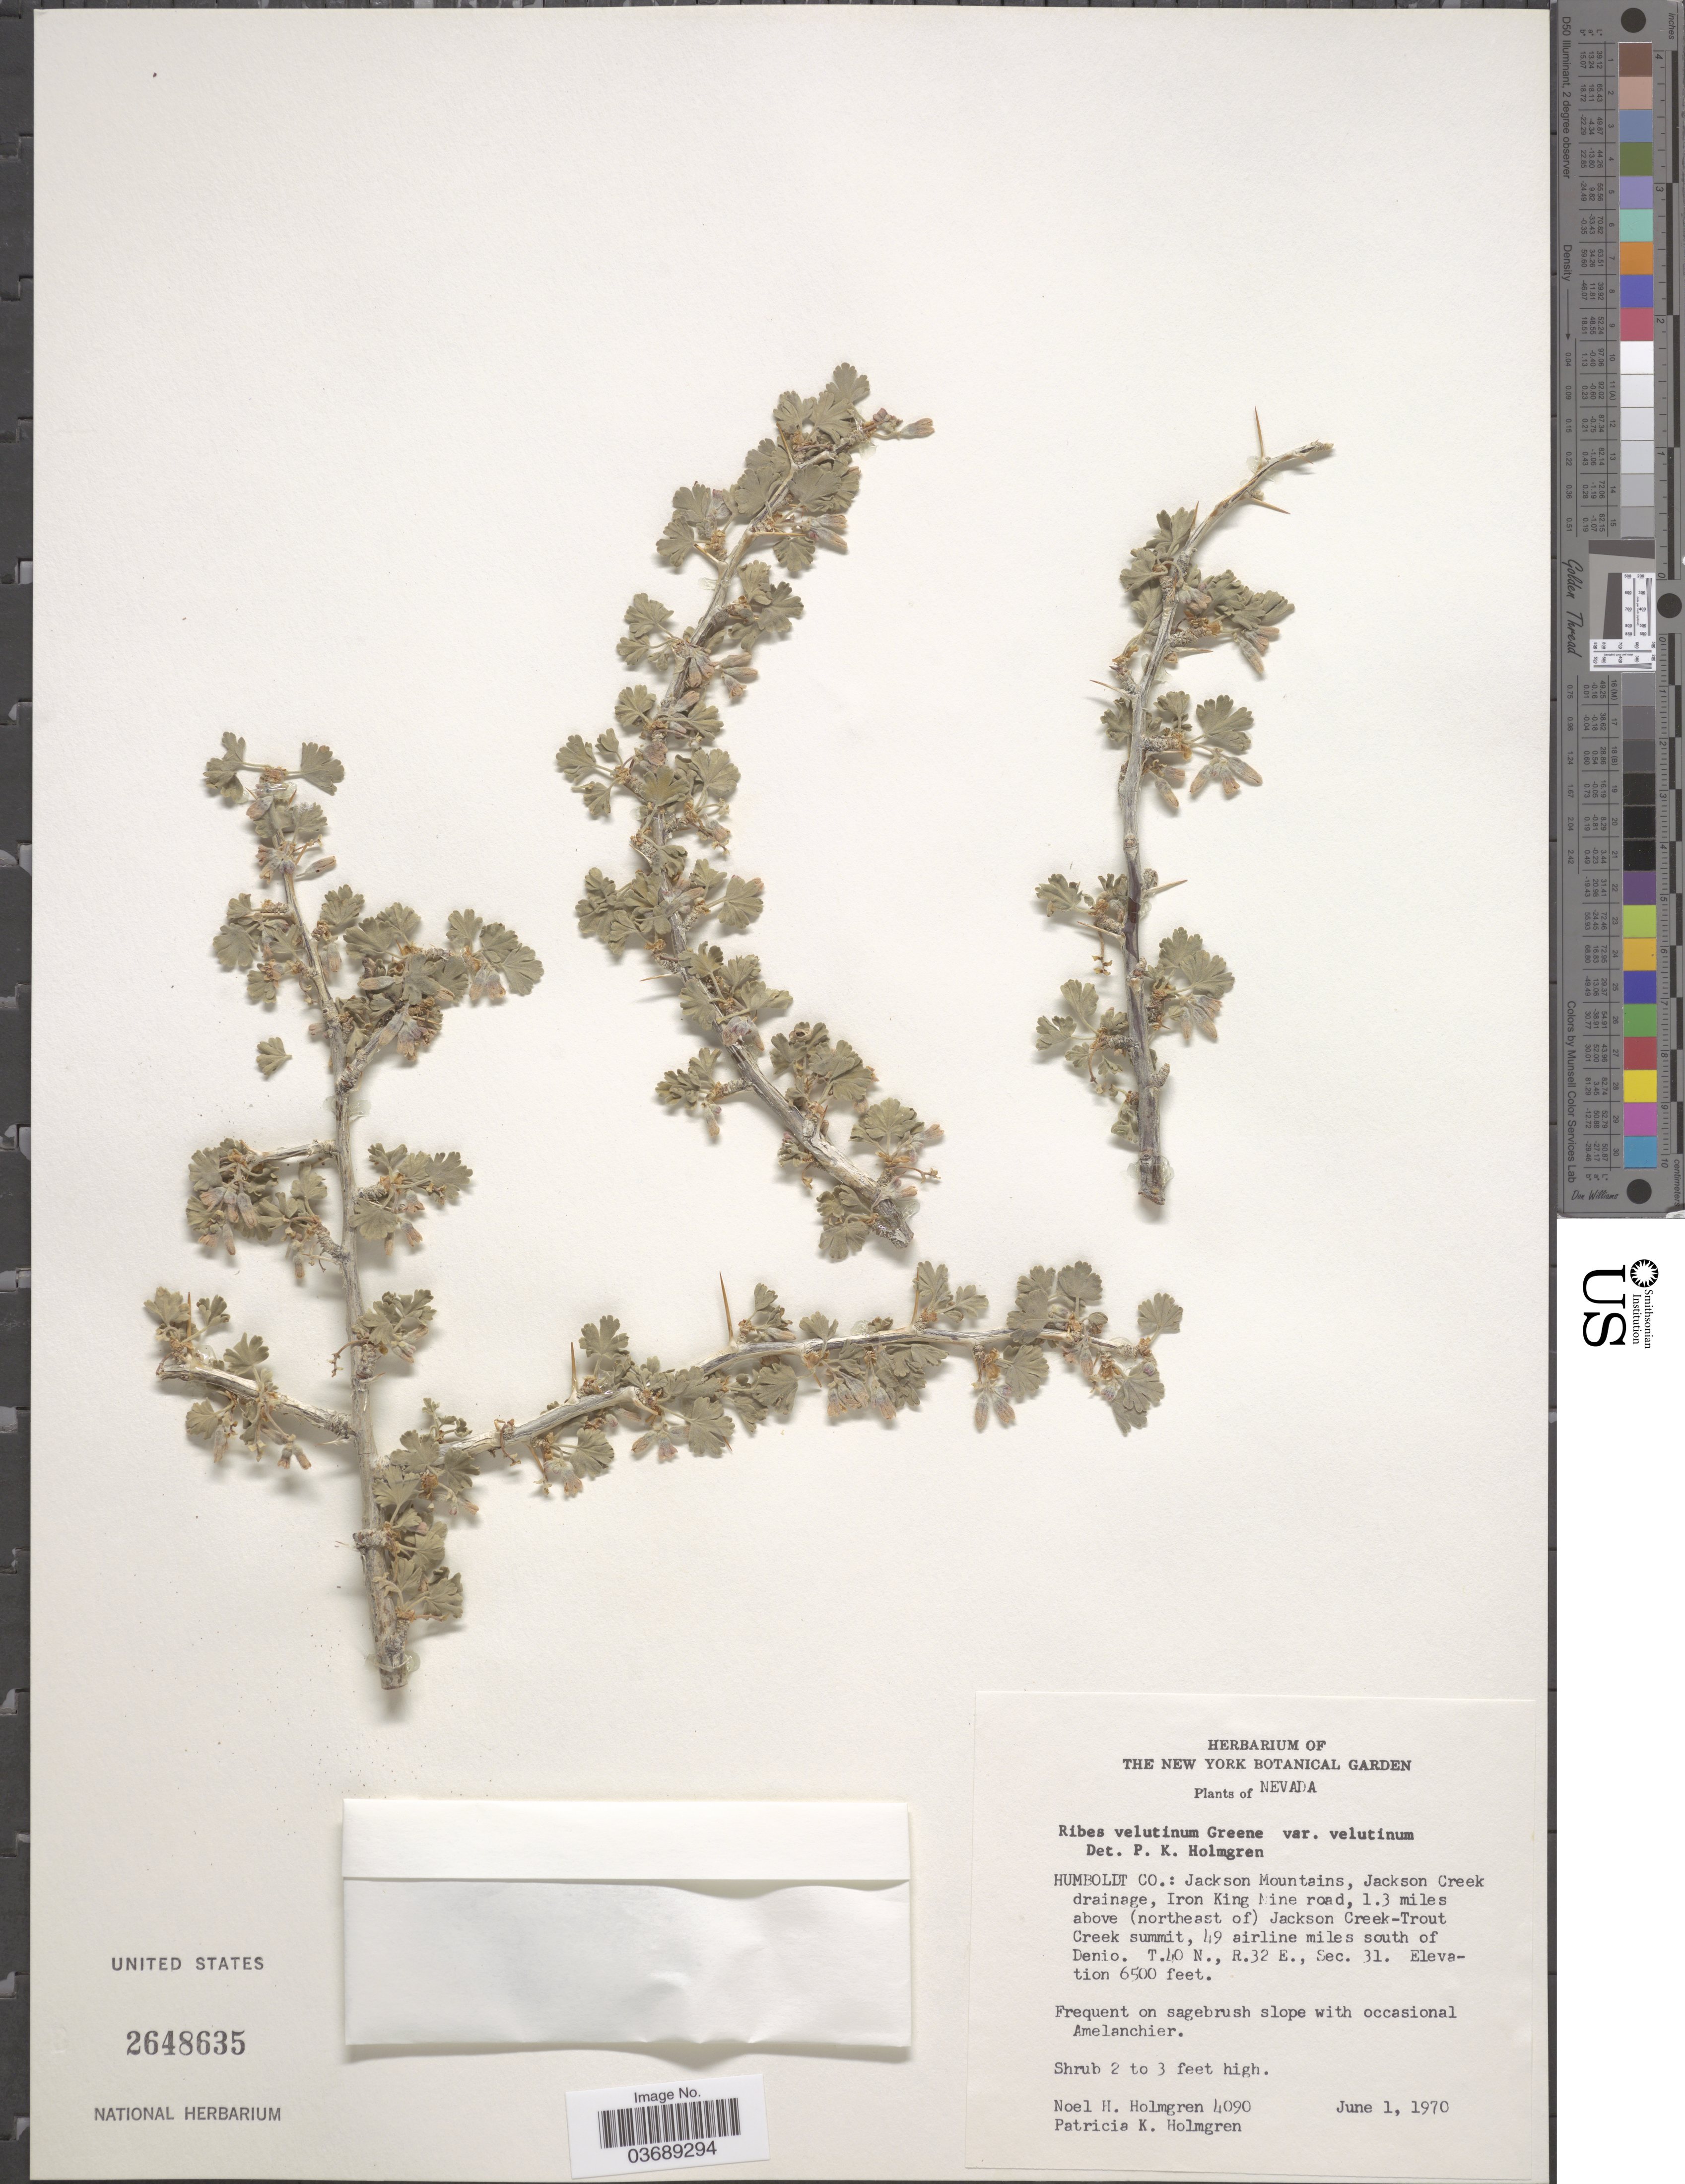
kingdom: Plantae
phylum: Tracheophyta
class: Magnoliopsida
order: Saxifragales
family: Grossulariaceae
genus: Ribes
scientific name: Ribes velutinum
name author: Greene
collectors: N. H. Holmgren & P. K. Holmgren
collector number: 4090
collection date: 1970-06-01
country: United States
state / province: Nevada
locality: Humboldt Co.: Jackson Mountains, Jackson Creek drainage, Iron King Mine road, 1.3 miles above (northeast of) Jackson Creek-Trout Creek summit, 49 airline miles south of Denio. T.40 N., R. 32 E., Sec. 31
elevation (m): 1981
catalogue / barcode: US 2648635